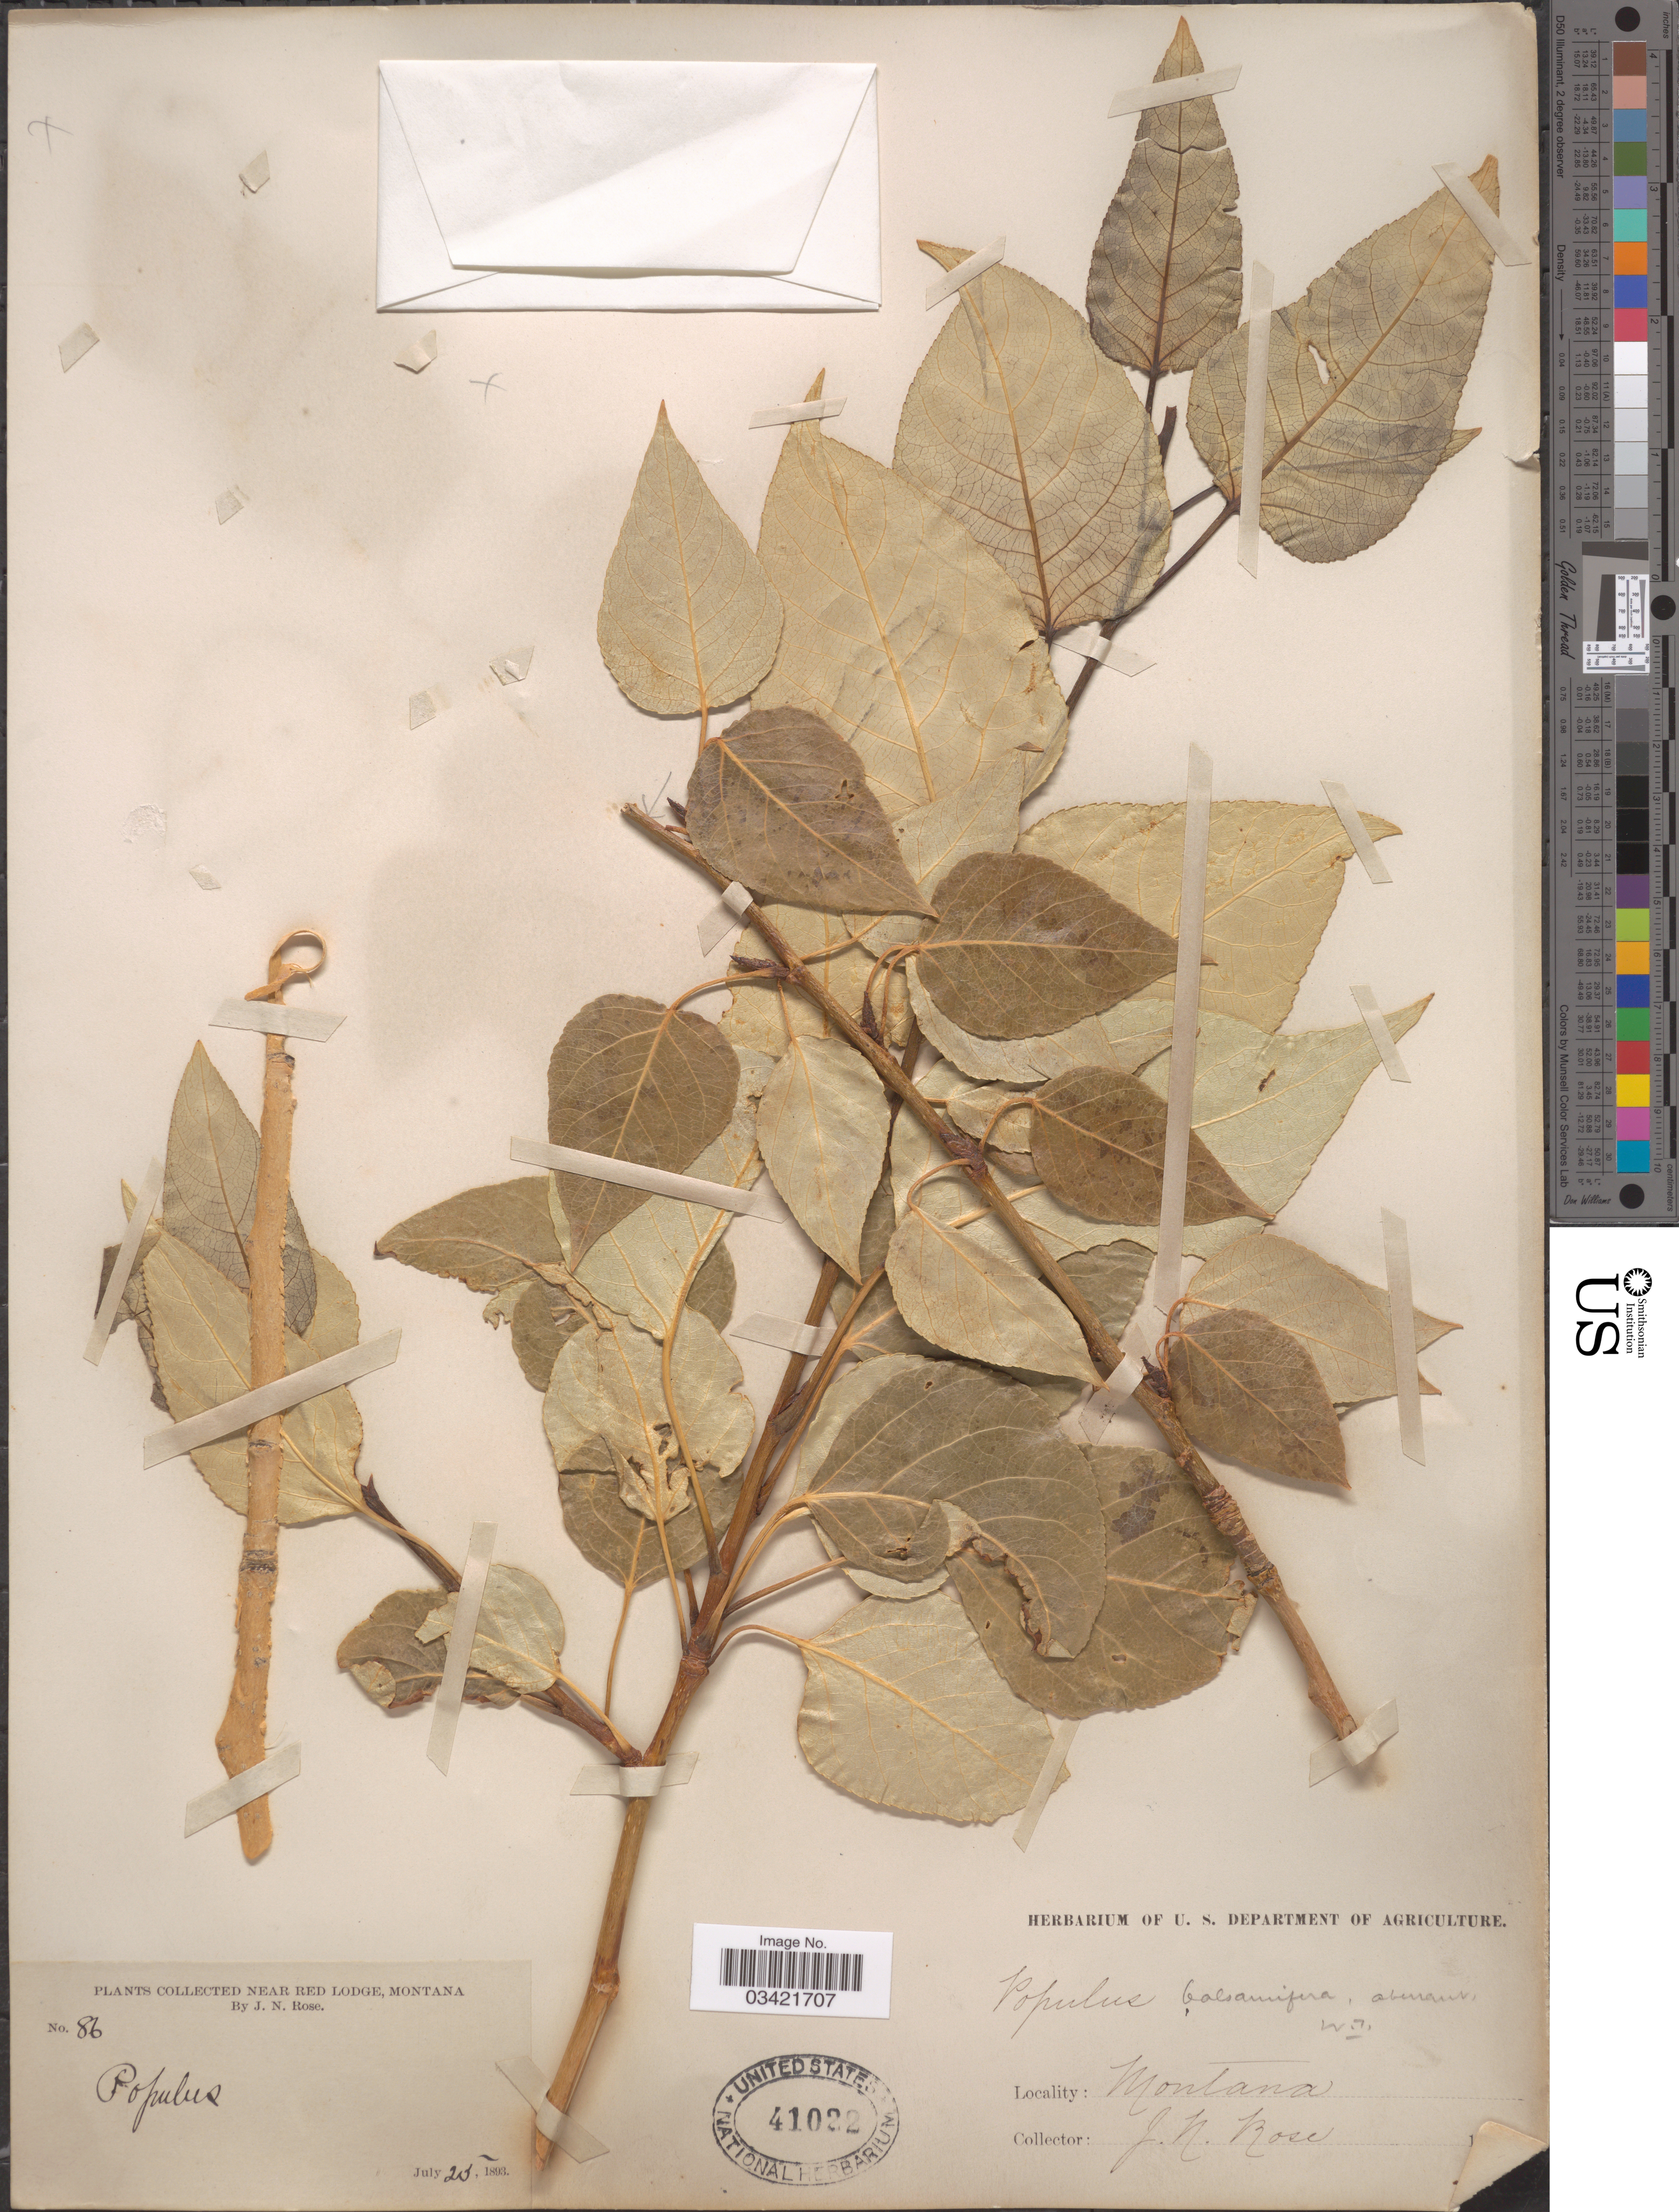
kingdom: Plantae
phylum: Tracheophyta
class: Magnoliopsida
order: Malpighiales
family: Salicaceae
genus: Populus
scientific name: Populus balsamifera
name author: L.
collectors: J. N. Rose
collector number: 86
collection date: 1893-07-25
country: United States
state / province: Montana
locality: Near Red Lodge.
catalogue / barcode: US 41022